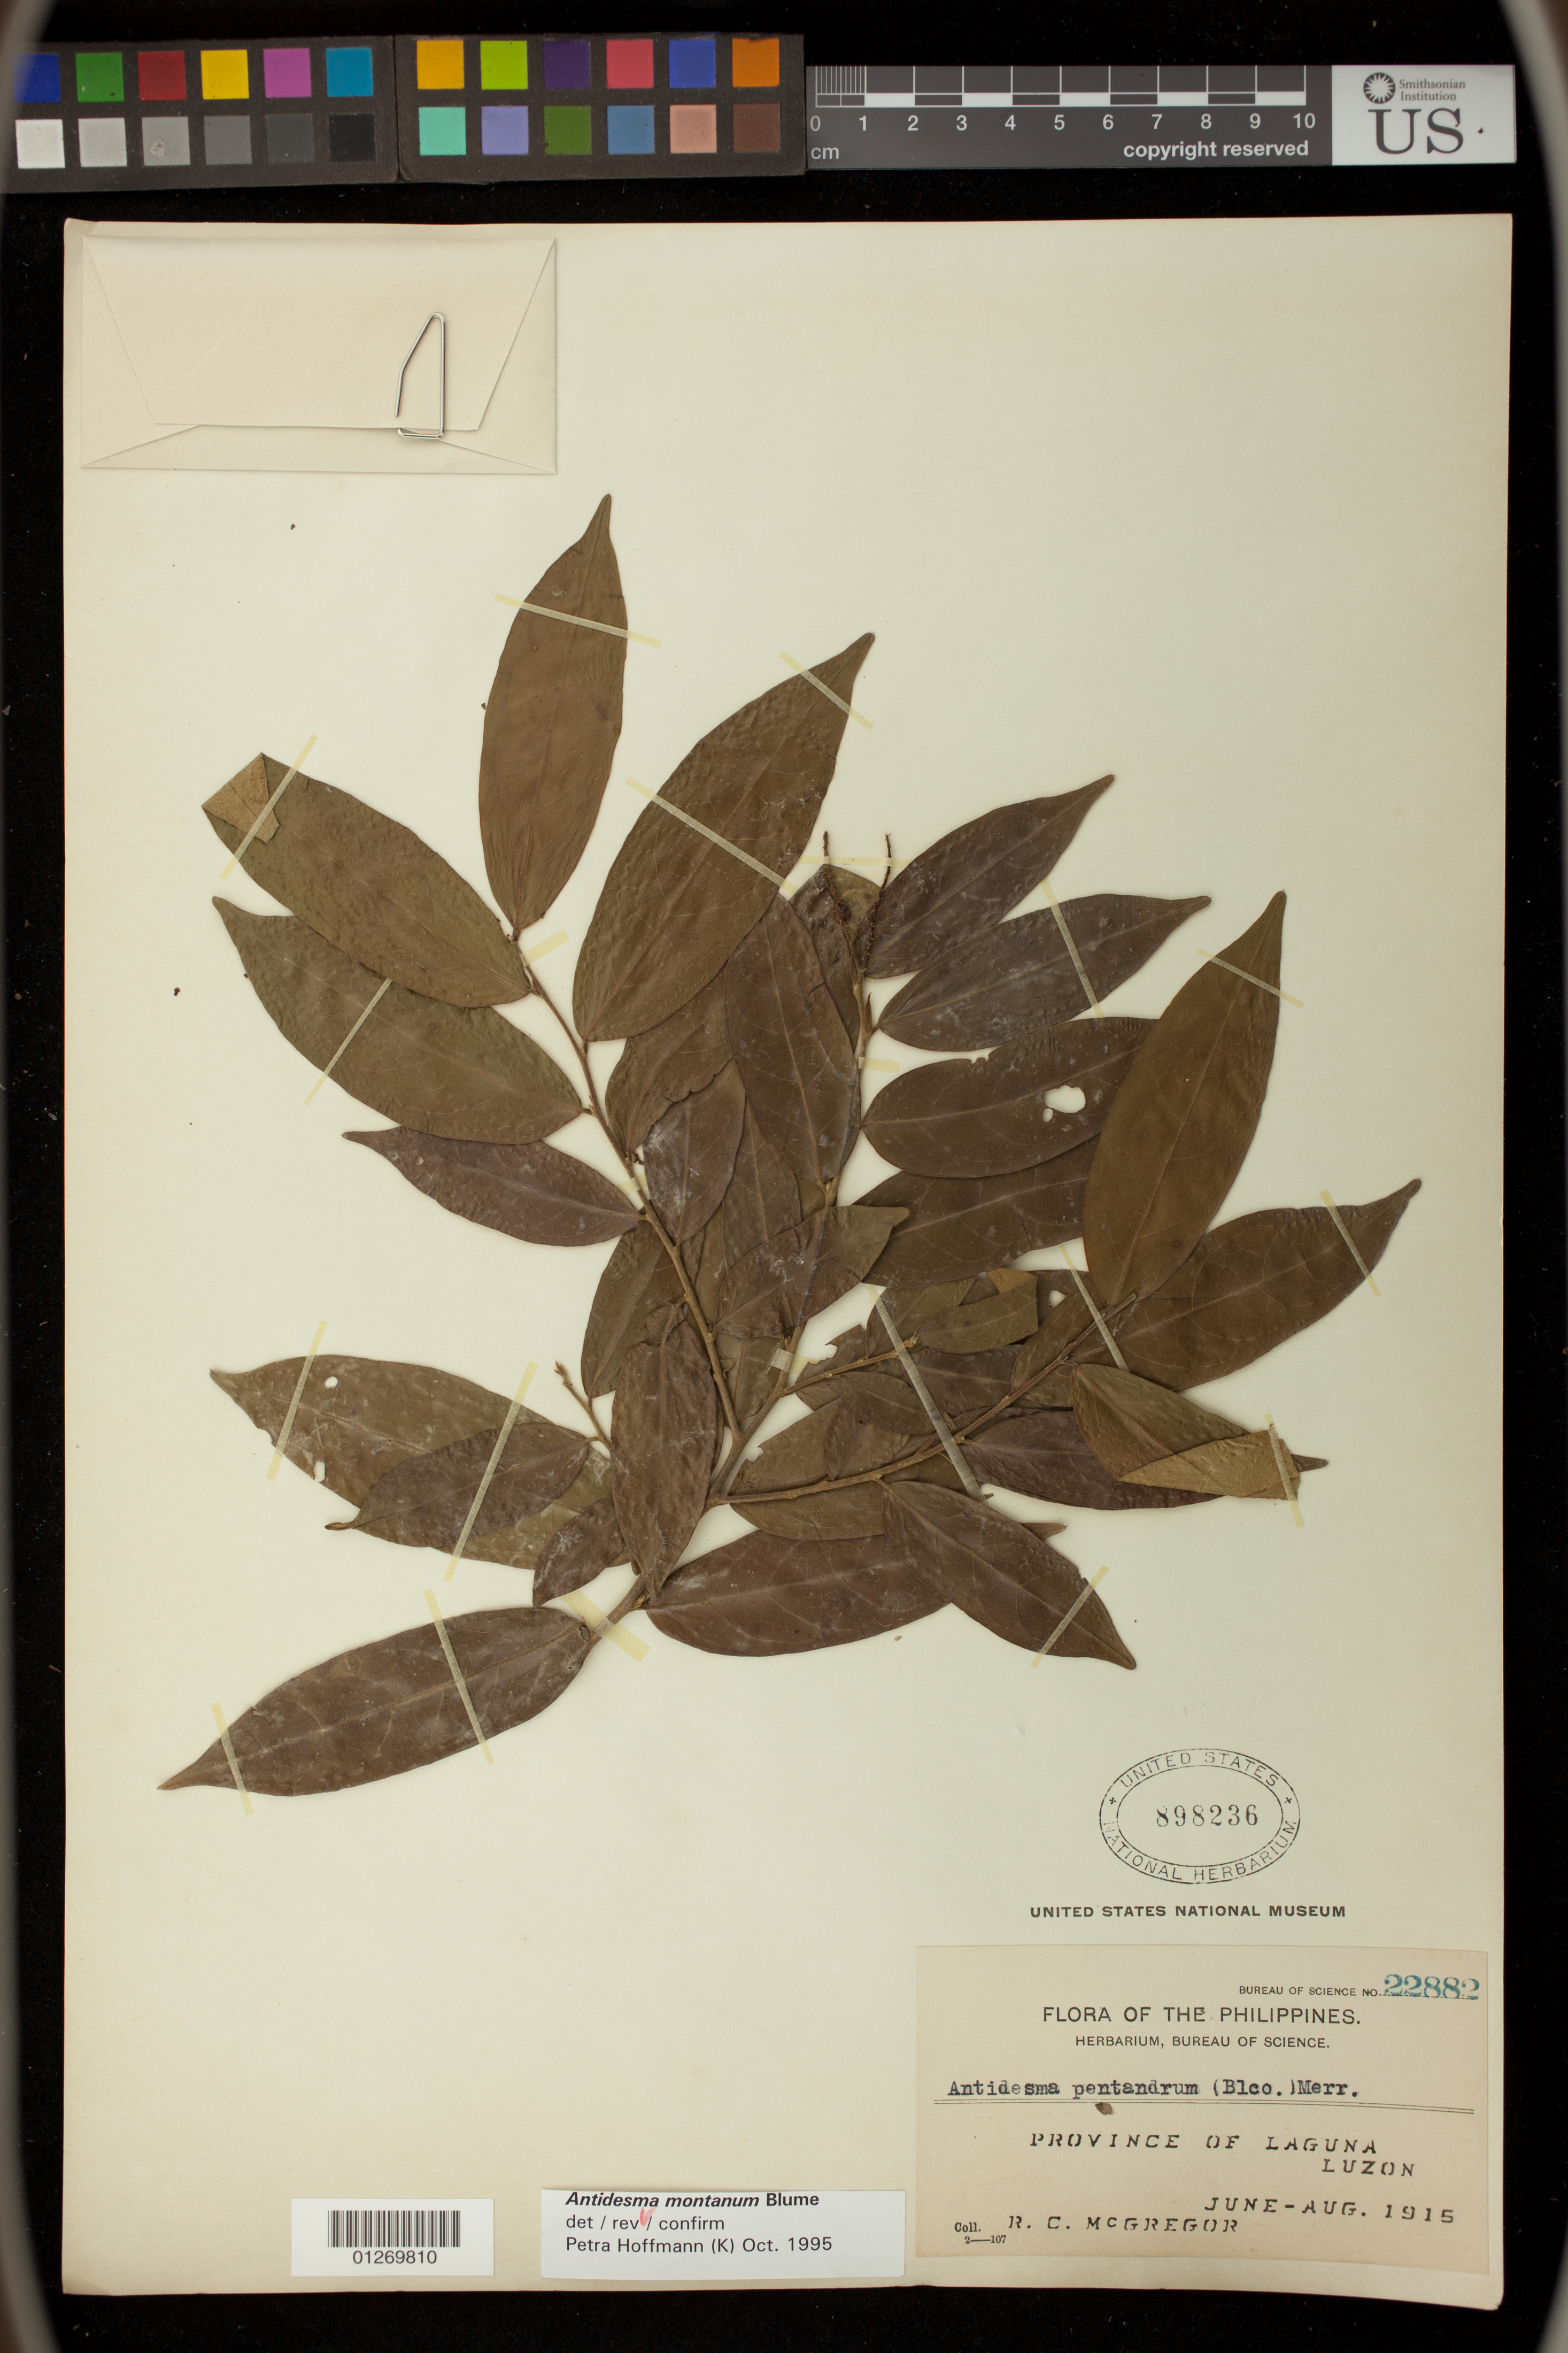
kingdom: Plantae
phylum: Tracheophyta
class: Magnoliopsida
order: Malpighiales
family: Phyllanthaceae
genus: Antidesma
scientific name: Antidesma montanum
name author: Blume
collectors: R. C. McGregor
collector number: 22882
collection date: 1915-06/1915-08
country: Philippines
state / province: Calabarzon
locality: Province of Laguna, Luzon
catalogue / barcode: US 898236